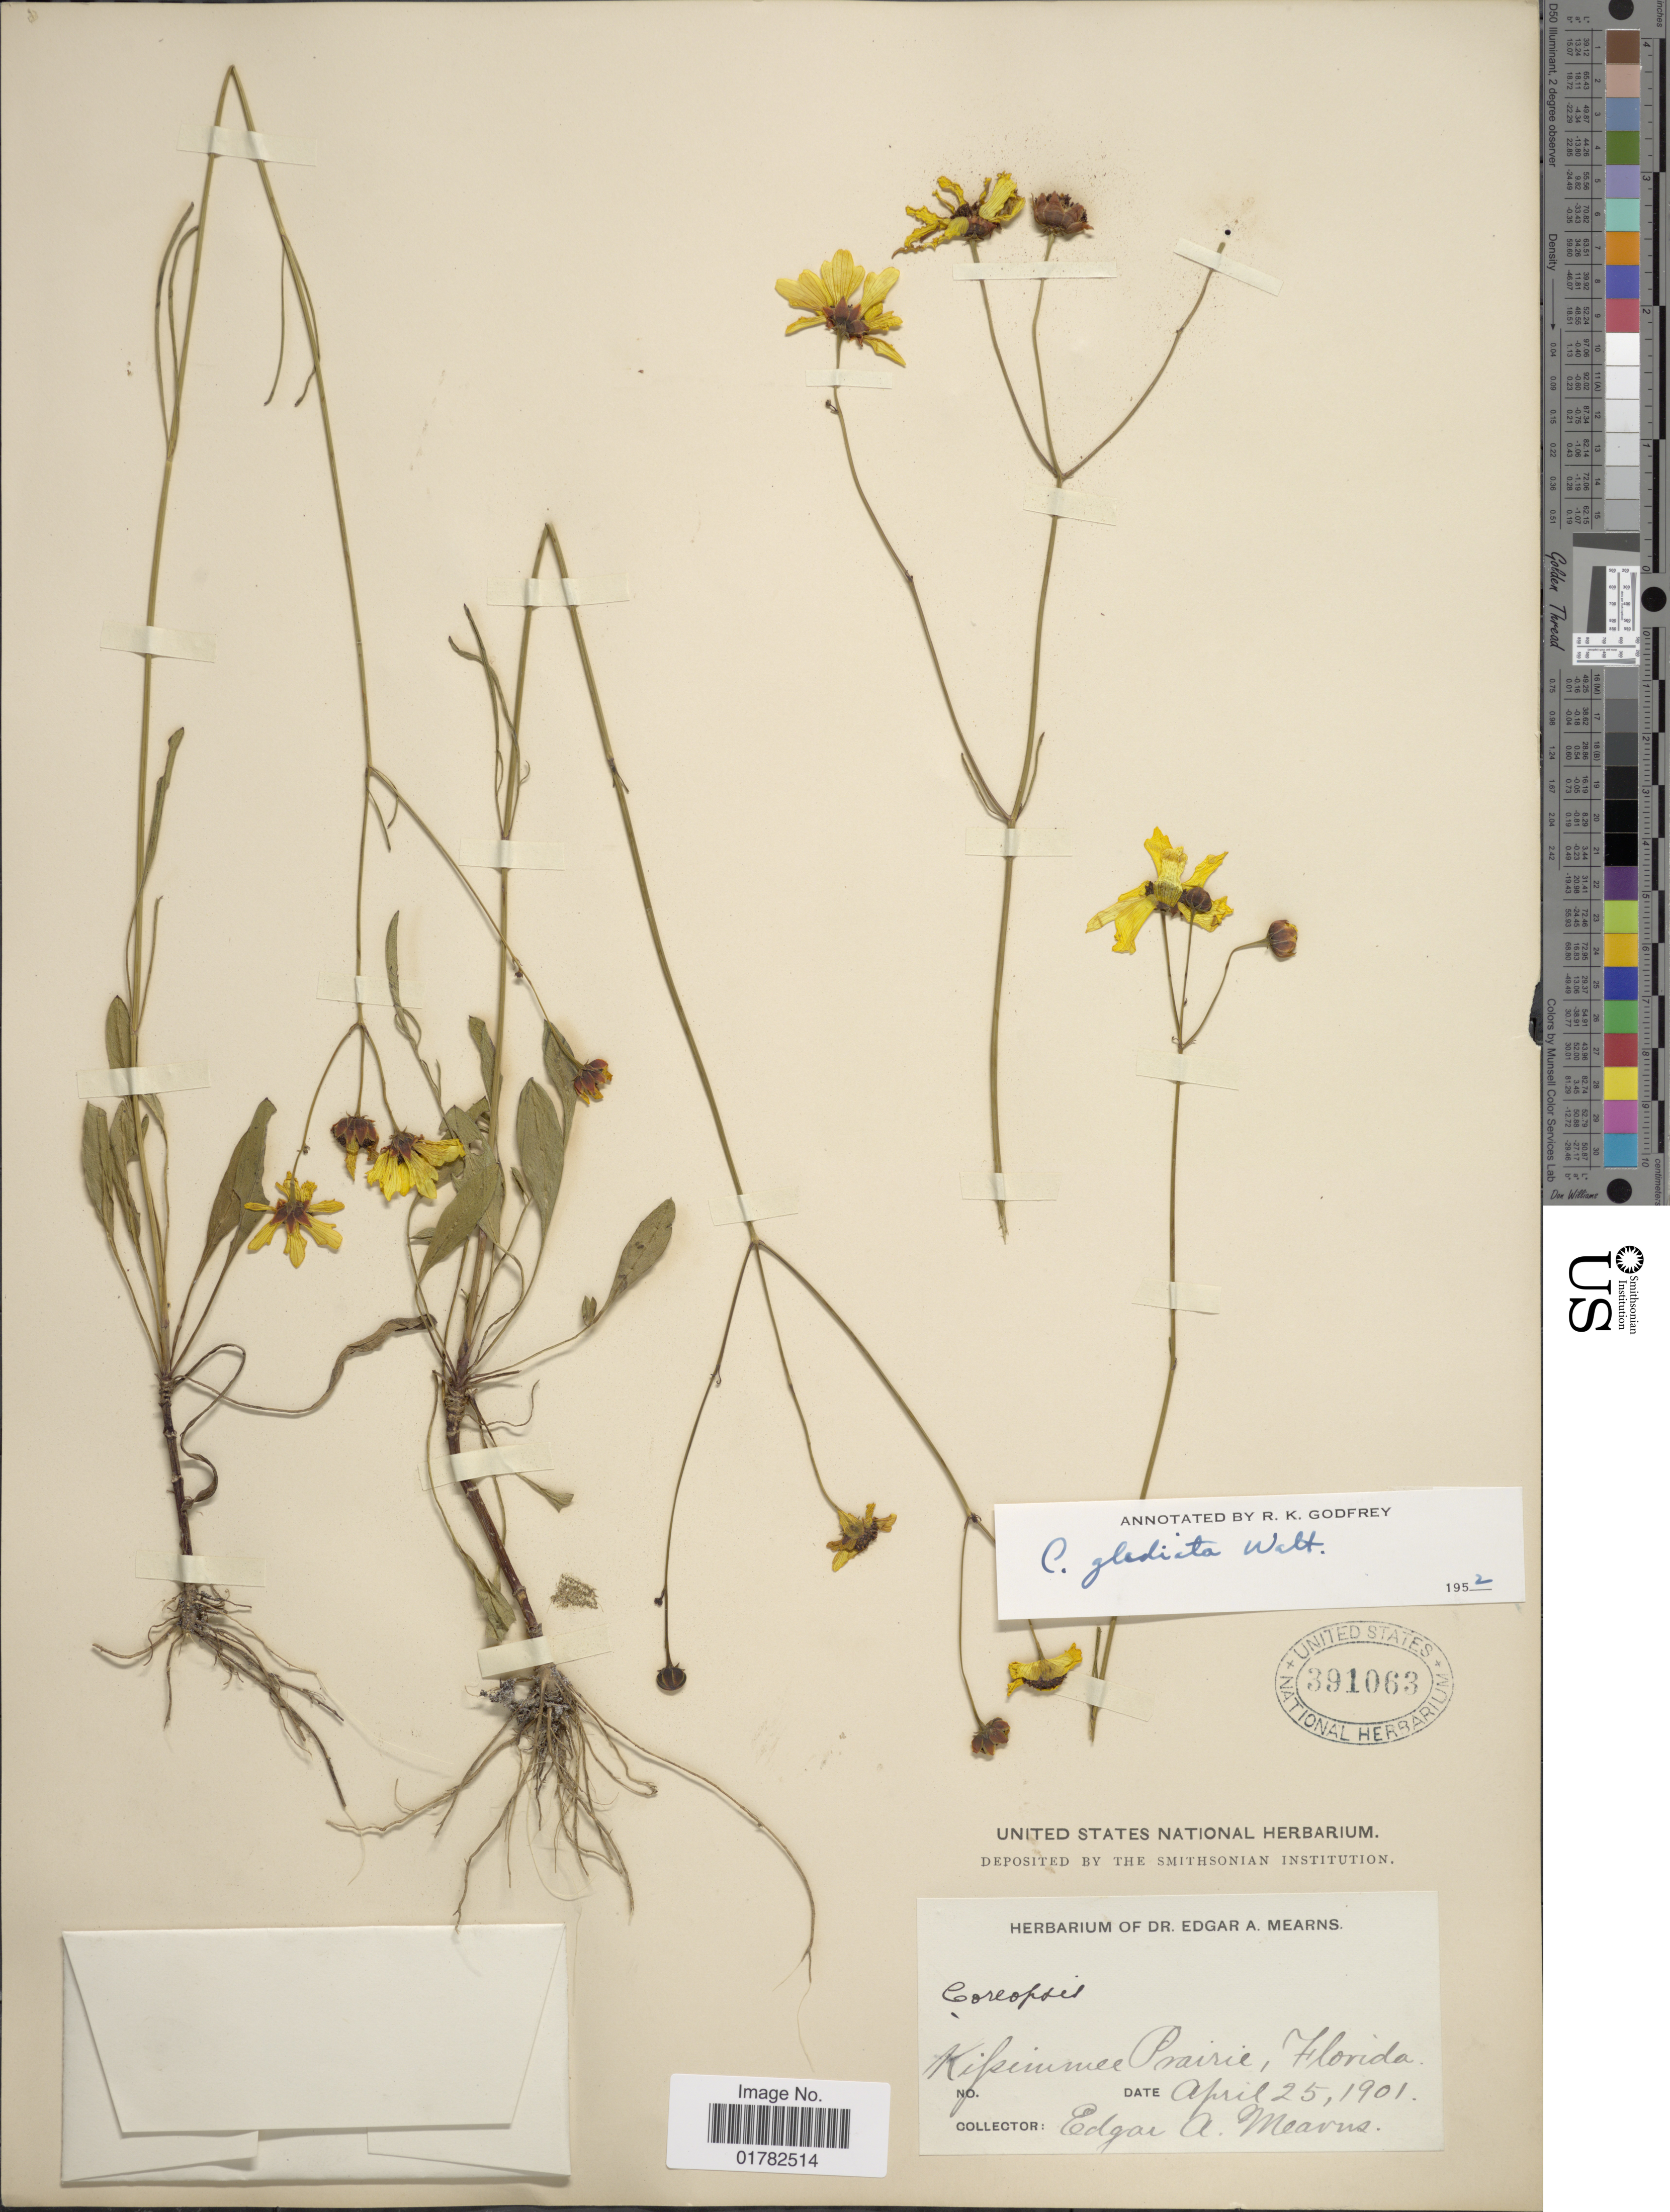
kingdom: Plantae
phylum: Tracheophyta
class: Magnoliopsida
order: Asterales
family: Asteraceae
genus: Coreopsis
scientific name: Coreopsis gladiata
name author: Walter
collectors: E. A. Mearns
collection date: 1901-04-25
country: United States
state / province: Florida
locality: Kipimmee Prairie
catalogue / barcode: US 391063